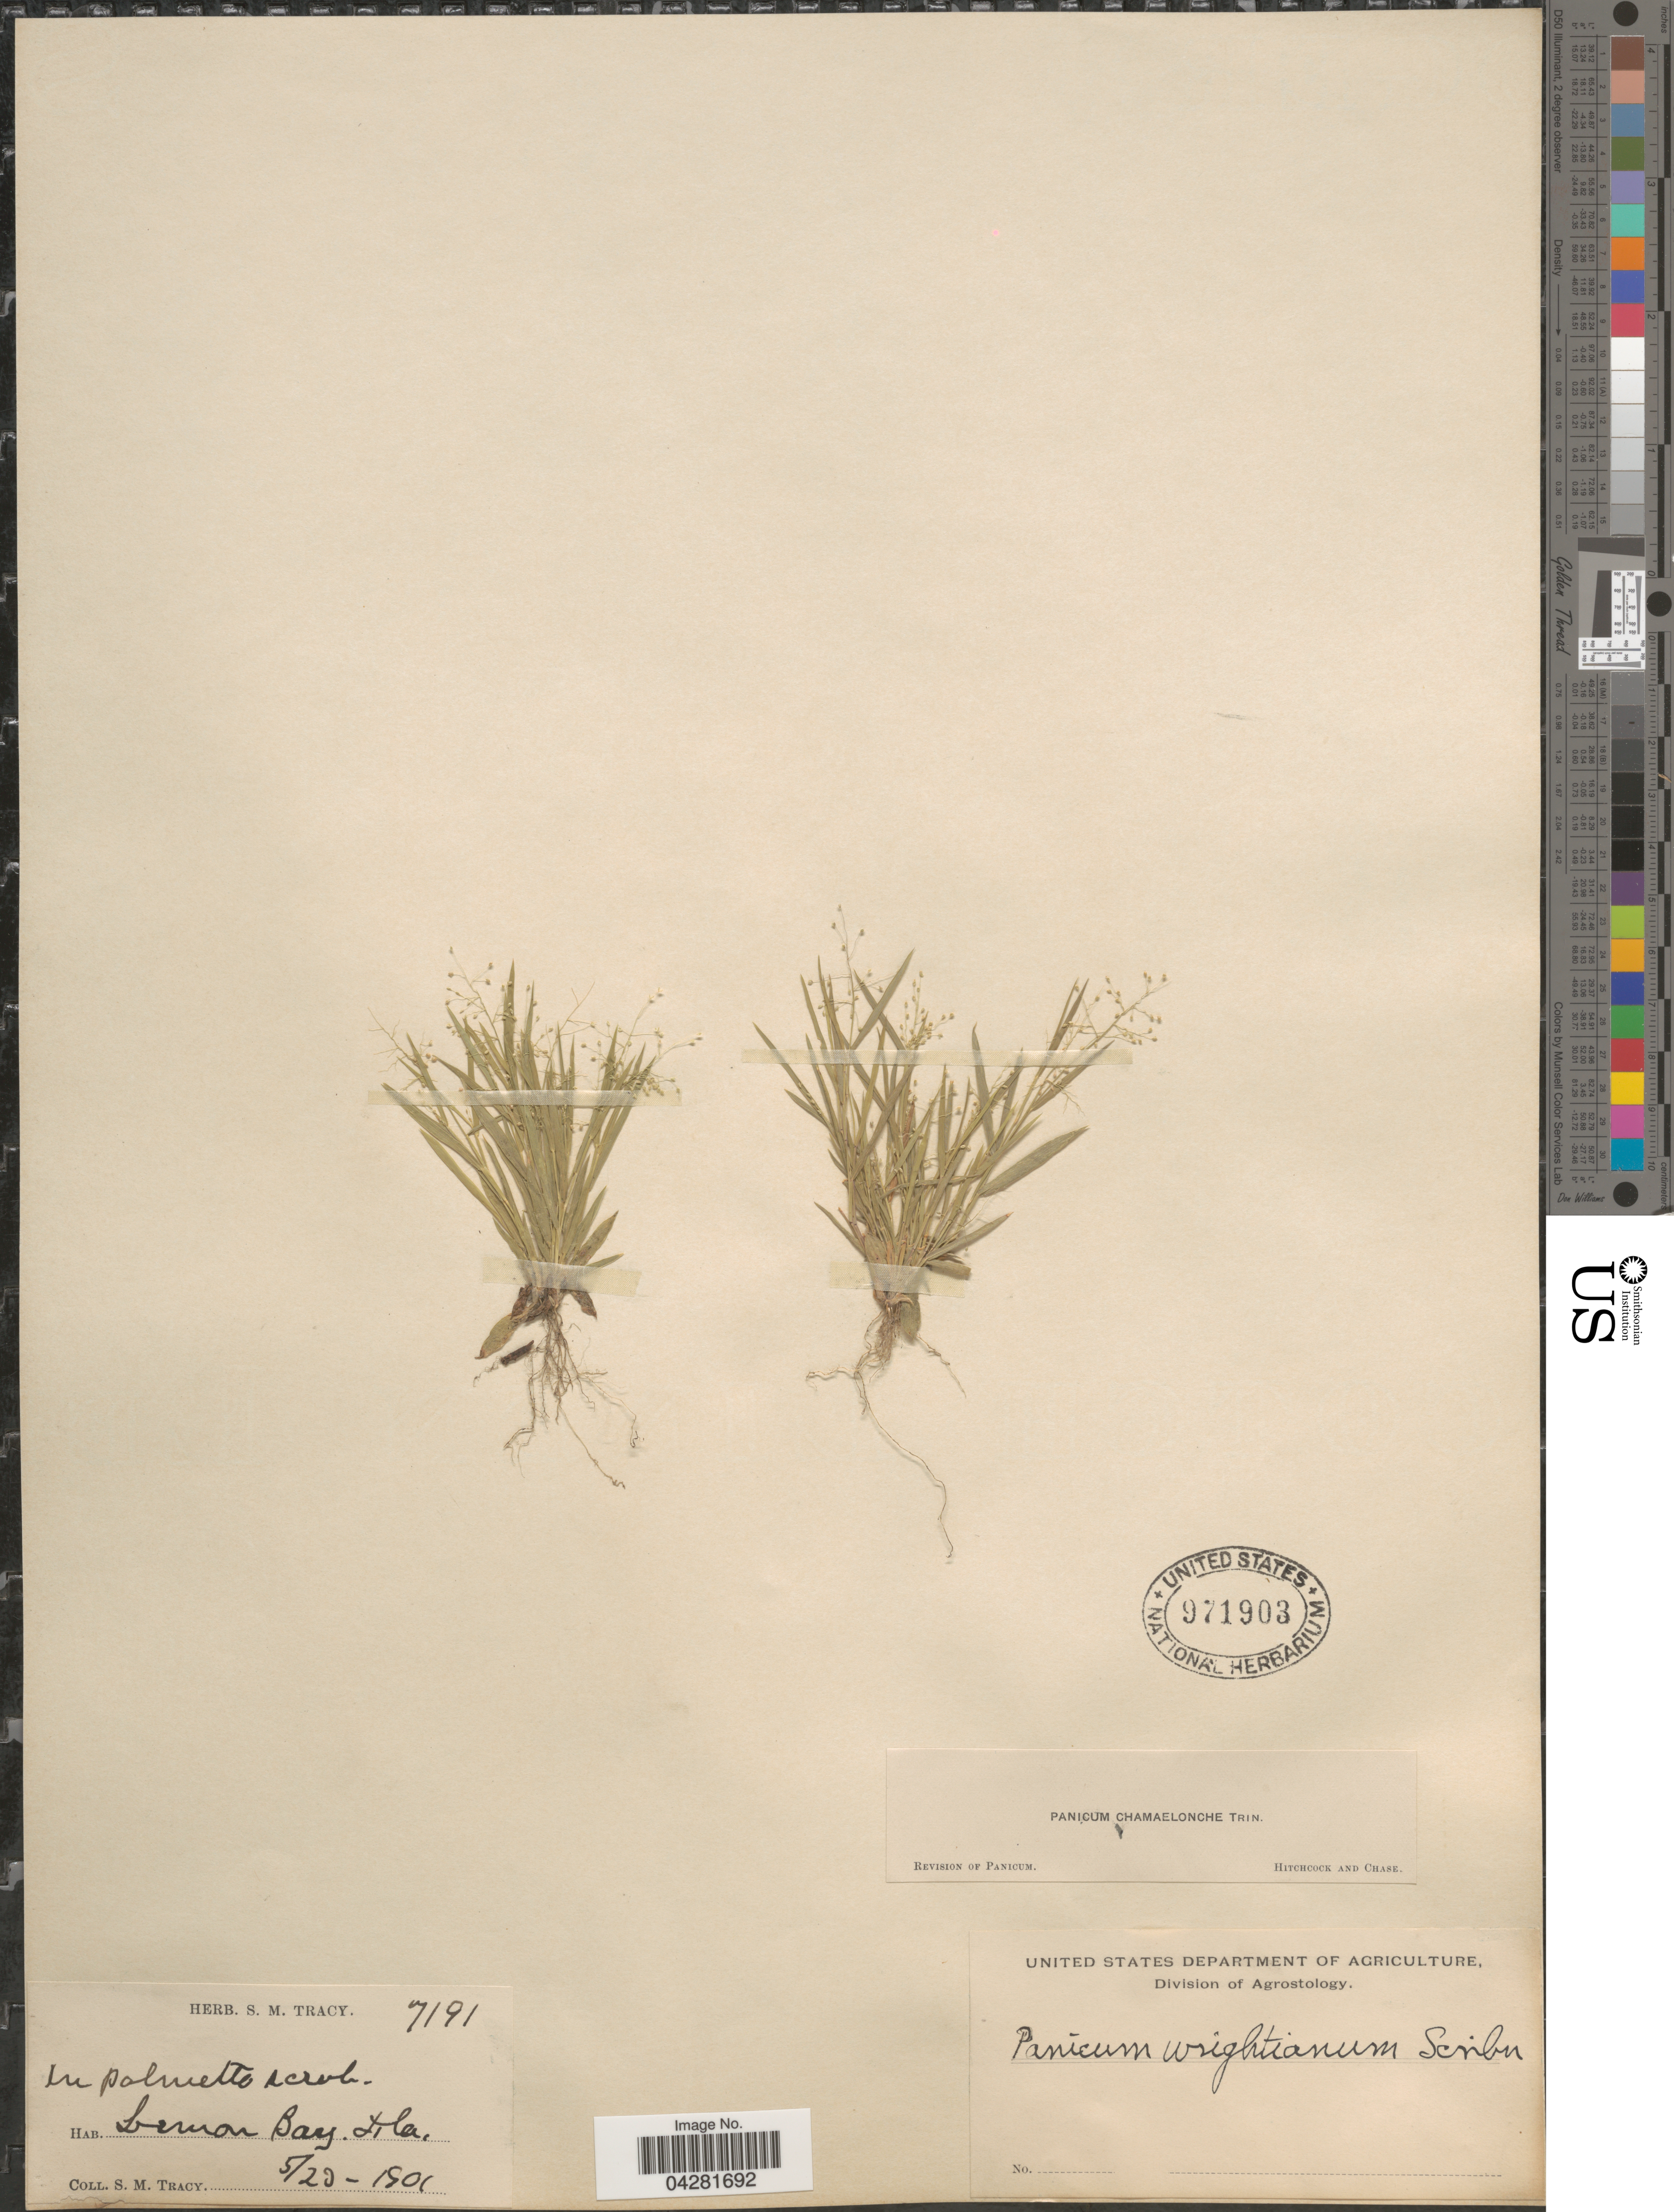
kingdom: Plantae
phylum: Tracheophyta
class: Liliopsida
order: Poales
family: Poaceae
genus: Dichanthelium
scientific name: Dichanthelium ensifolium var. ensifolium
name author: (Baldwin ex Elliot) Gould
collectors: S. M. Tracy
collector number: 7191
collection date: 1901-05-23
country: United States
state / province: Florida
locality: Lemon Bay.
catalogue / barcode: US 971903